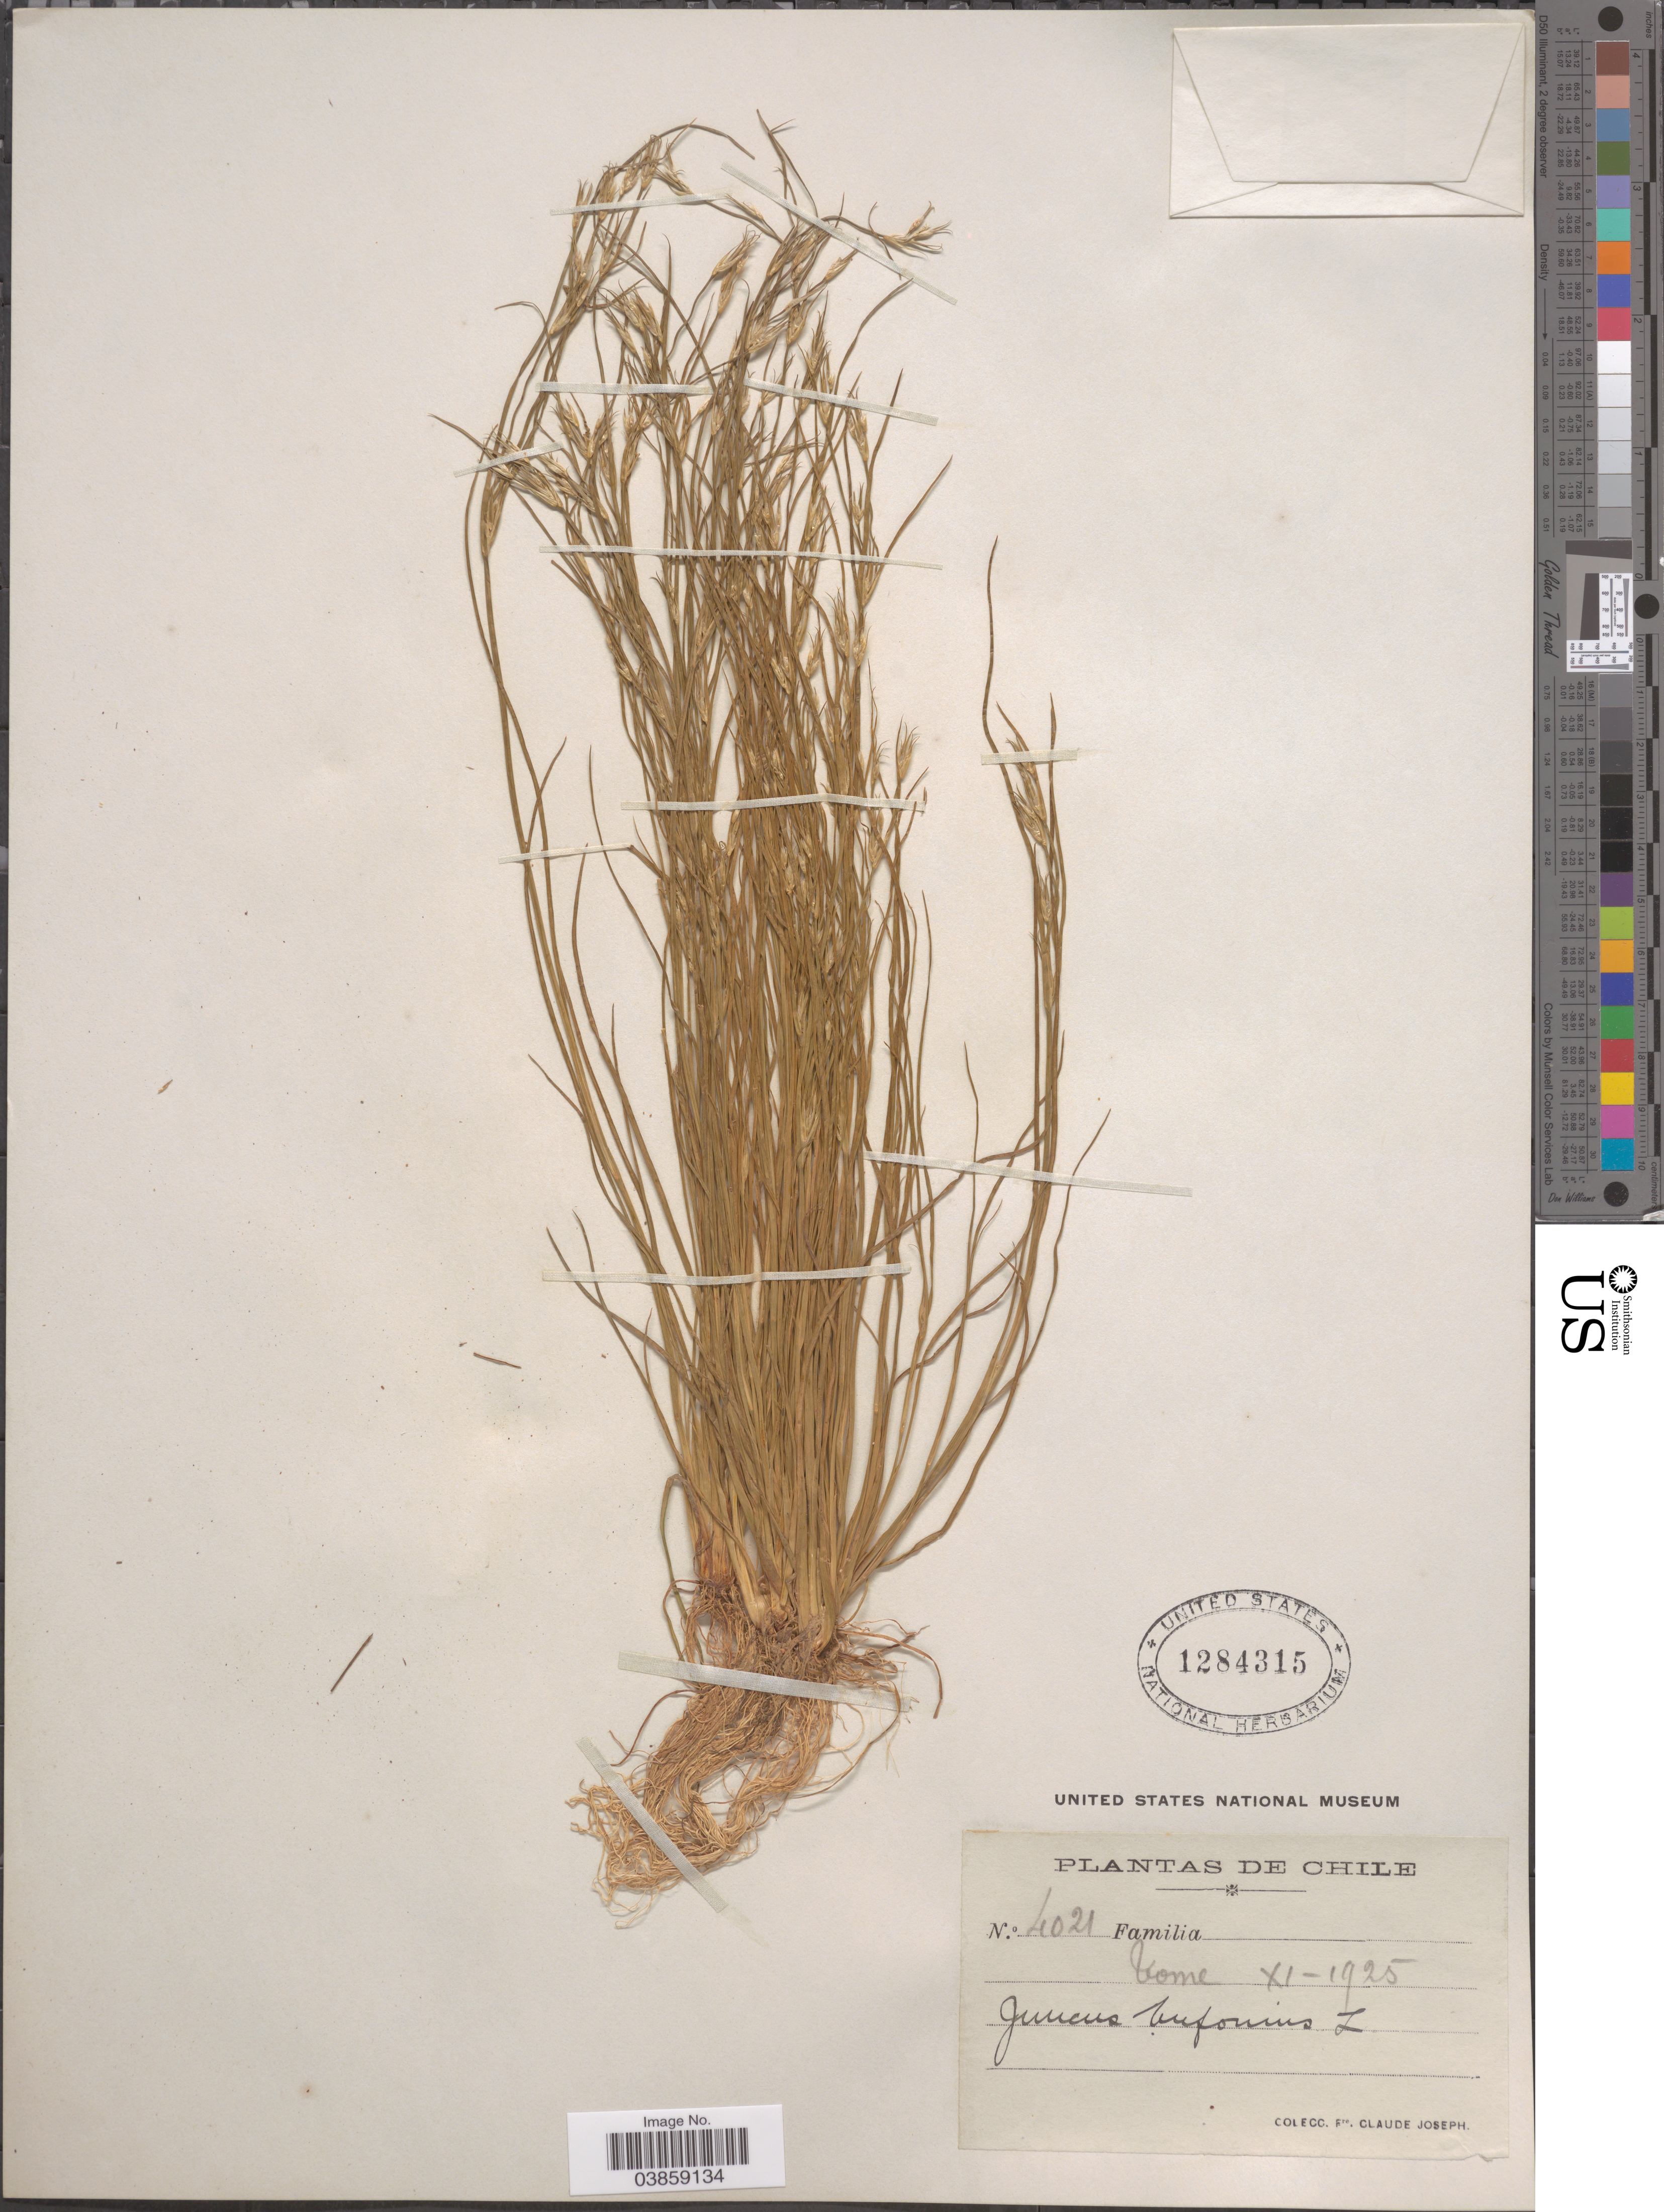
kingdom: Plantae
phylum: Tracheophyta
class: Liliopsida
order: Poales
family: Juncaceae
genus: Juncus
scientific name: Juncus bufonius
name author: L.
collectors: Frere Claude Joseph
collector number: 4021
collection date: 1925-11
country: Chile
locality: Tome.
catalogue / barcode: US 1284315